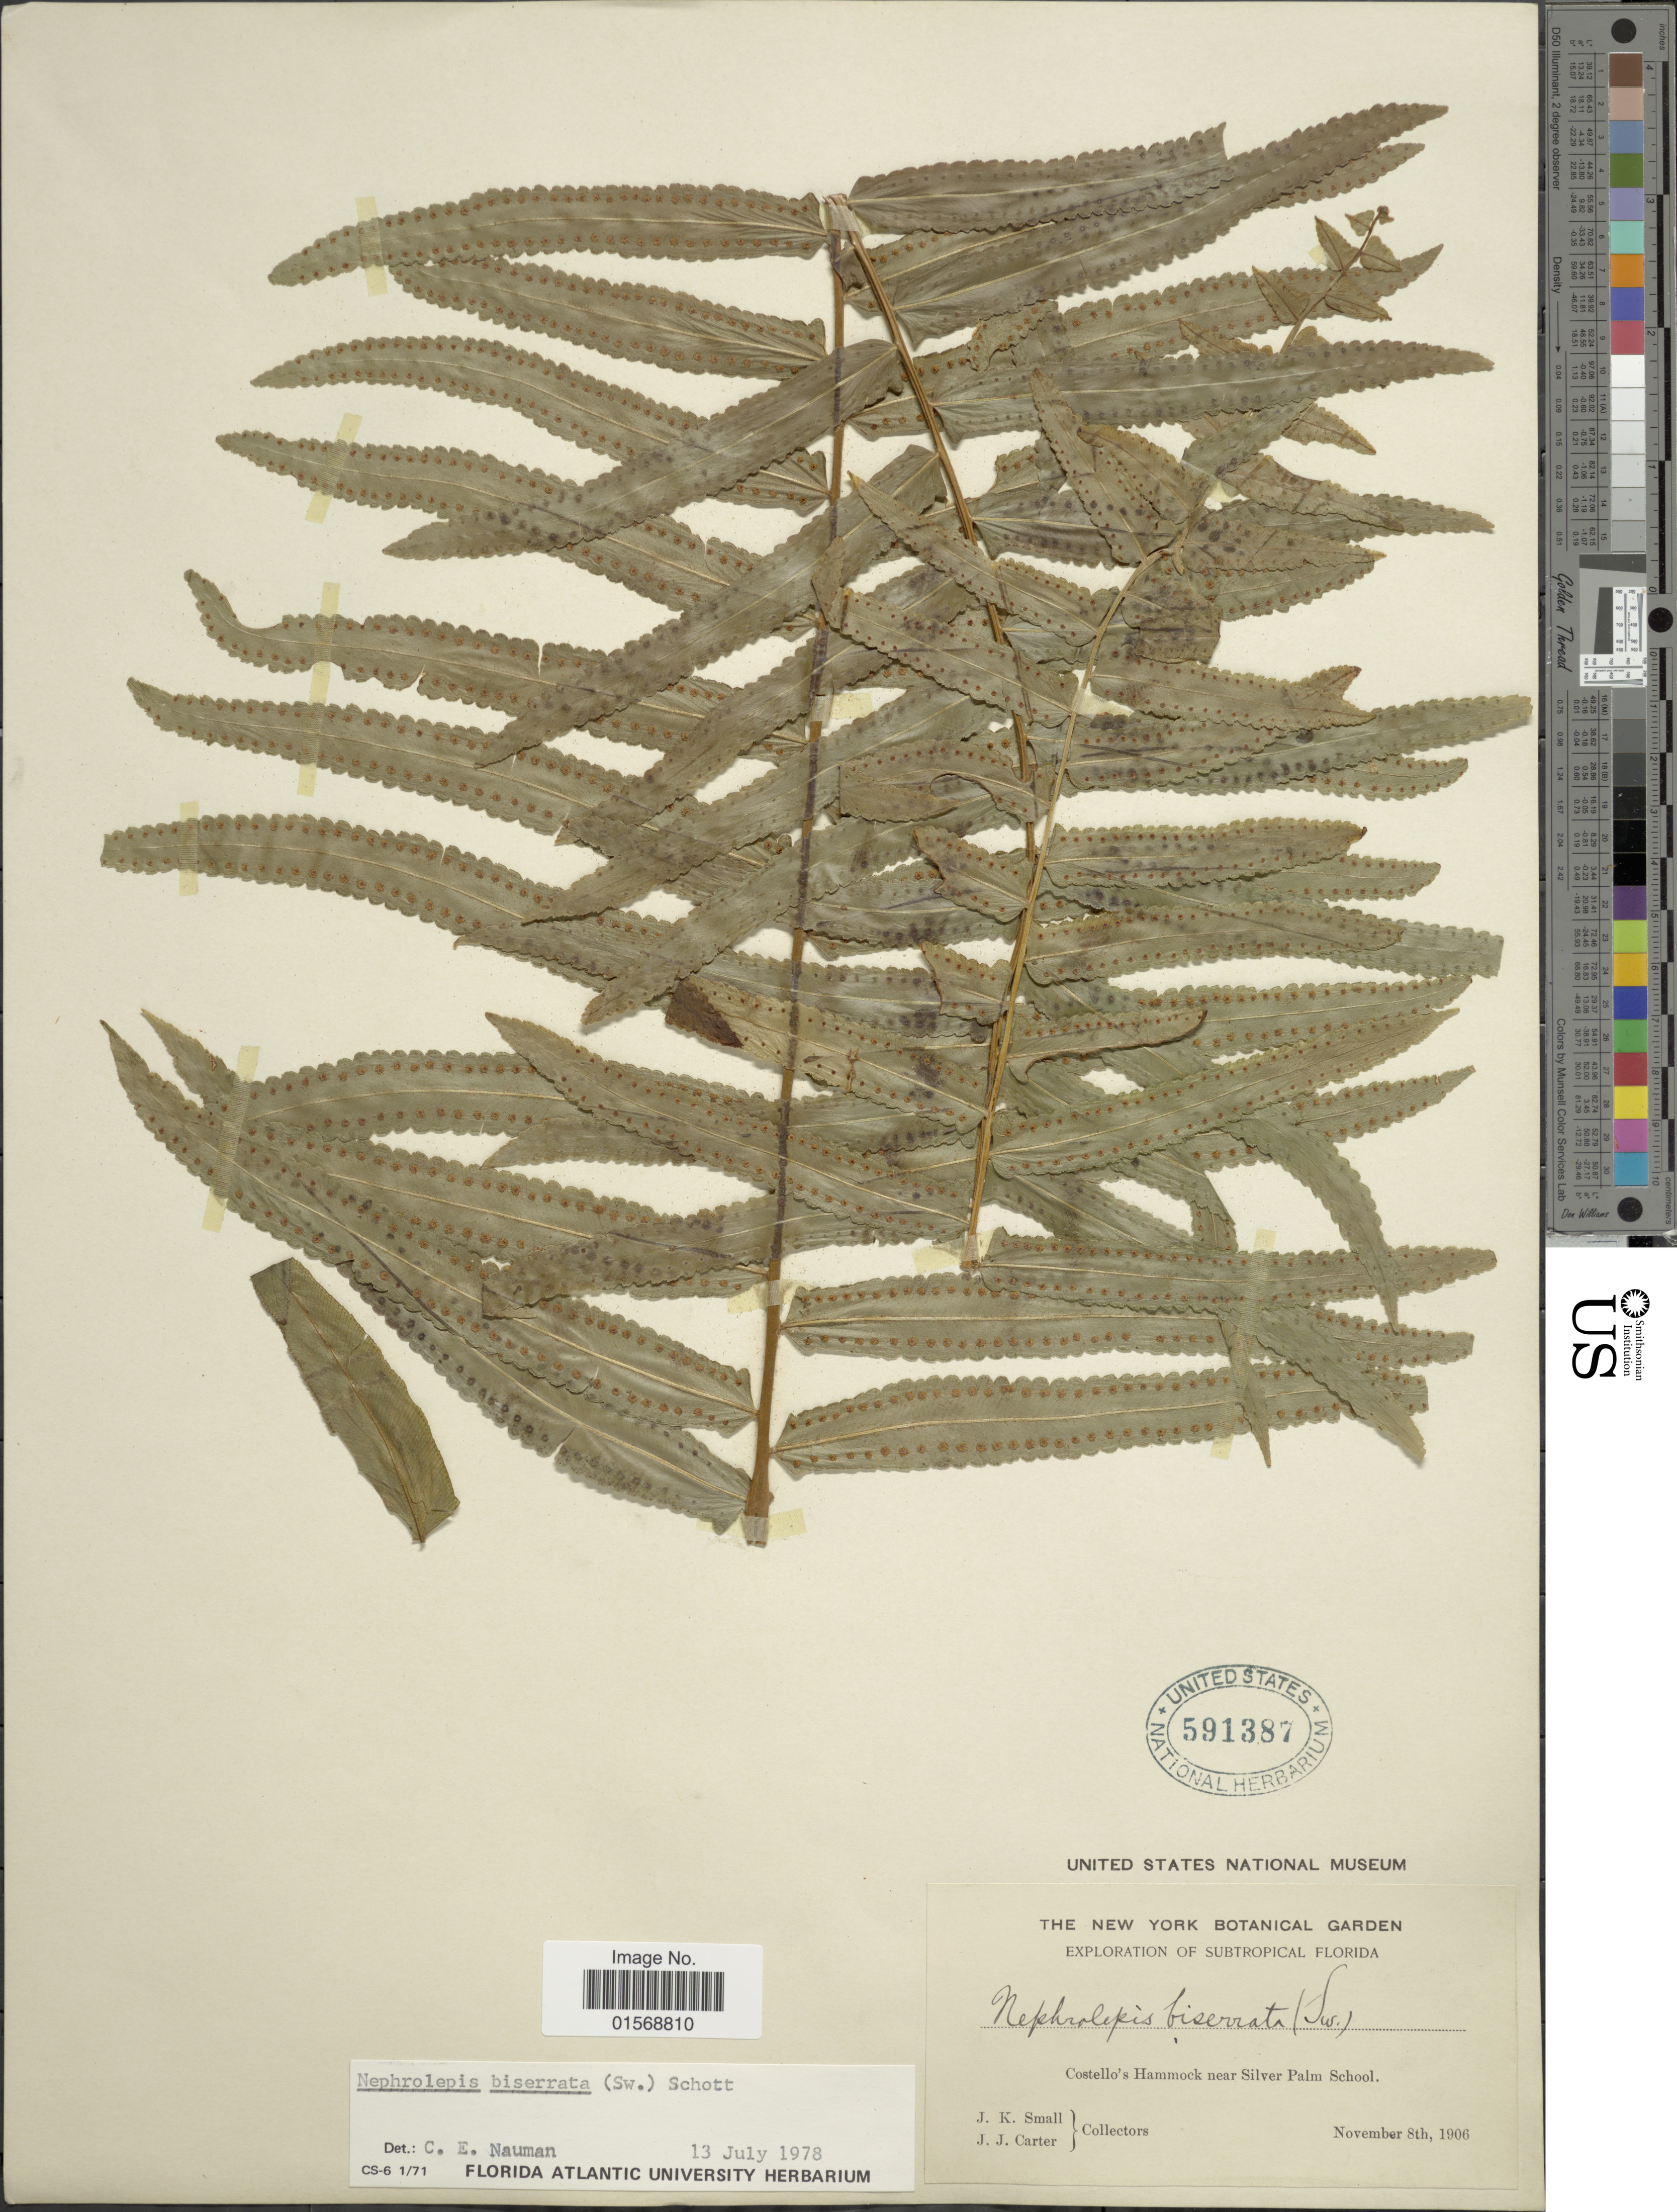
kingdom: Plantae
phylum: Tracheophyta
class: Polypodiopsida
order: Polypodiales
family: Nephrolepidaceae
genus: Nephrolepis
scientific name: Nephrolepis biserrata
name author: (Sw.) Schott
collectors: J. K. Small & J. Carter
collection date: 1906-11-08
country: United States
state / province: Florida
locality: Subtropical Florida, Costello's Hammock near Silver Palm School.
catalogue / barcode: US 591387